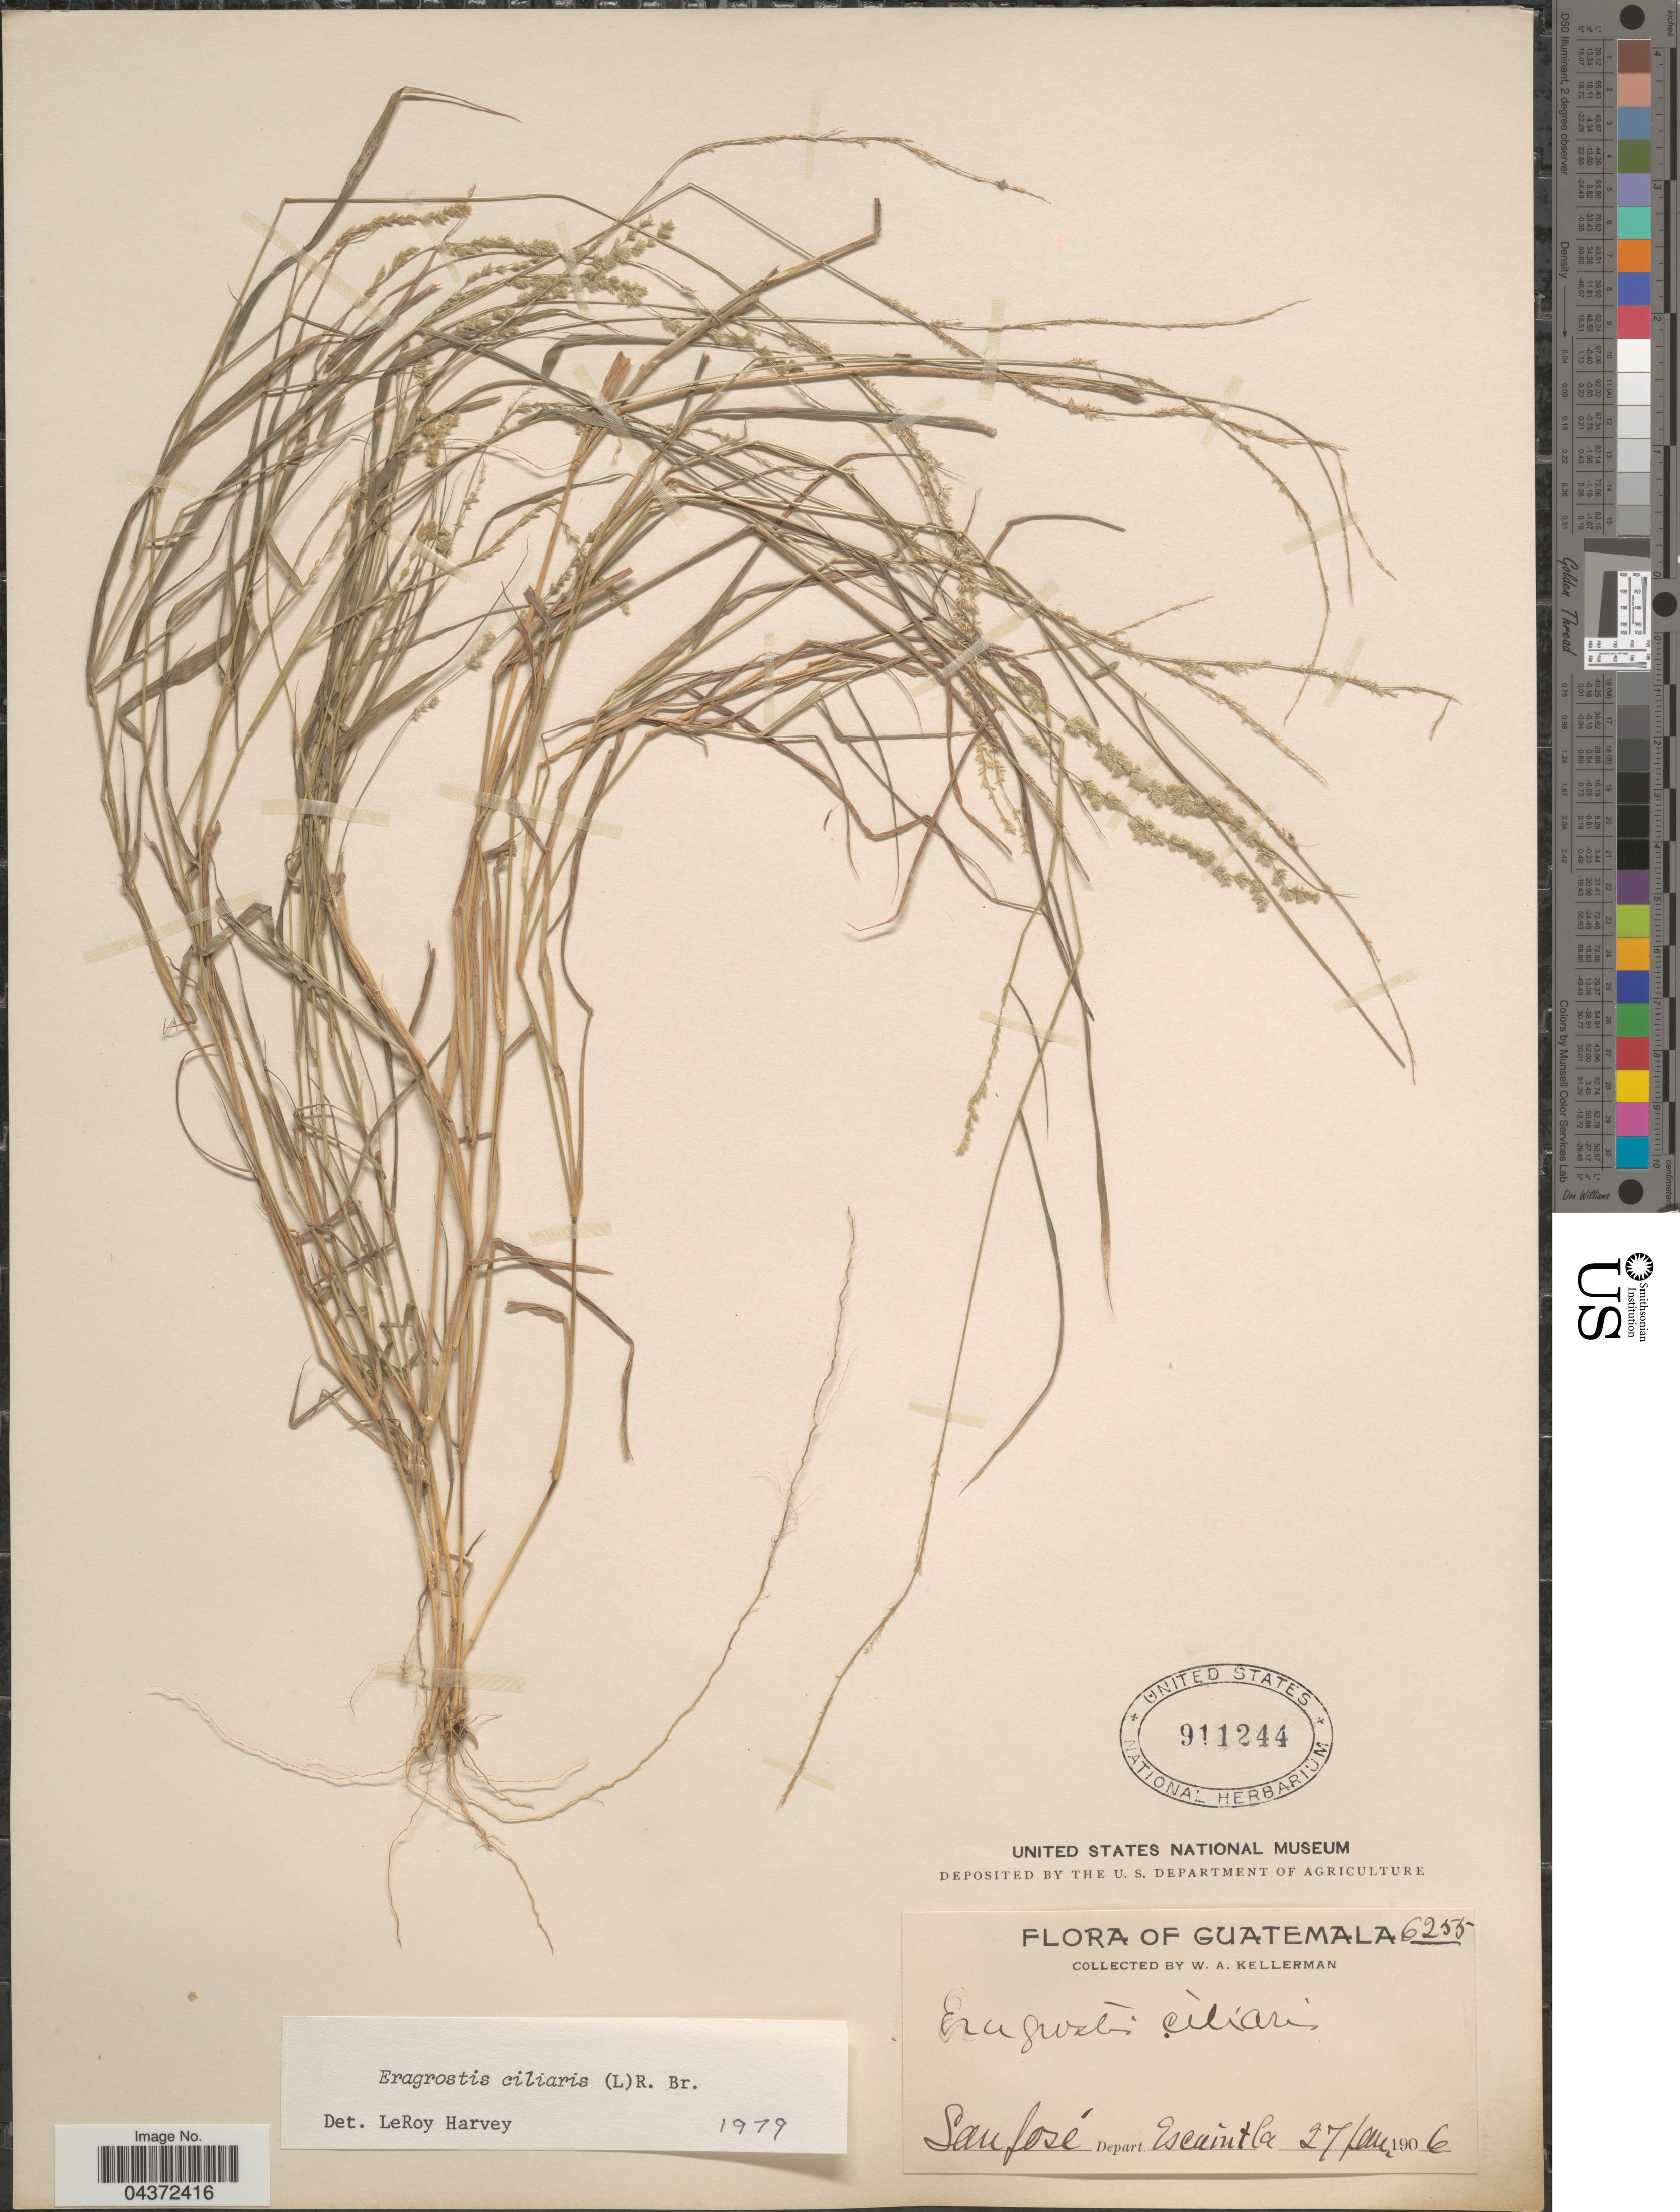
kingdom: Plantae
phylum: Tracheophyta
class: Liliopsida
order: Poales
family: Poaceae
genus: Eragrostis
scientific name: Eragrostis ciliaris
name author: (L.) R. Br.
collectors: W. Kellerman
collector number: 6255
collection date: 1906-01-27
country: Costa Rica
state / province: San José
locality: San José. Depart. Escuintla.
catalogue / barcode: US 911244